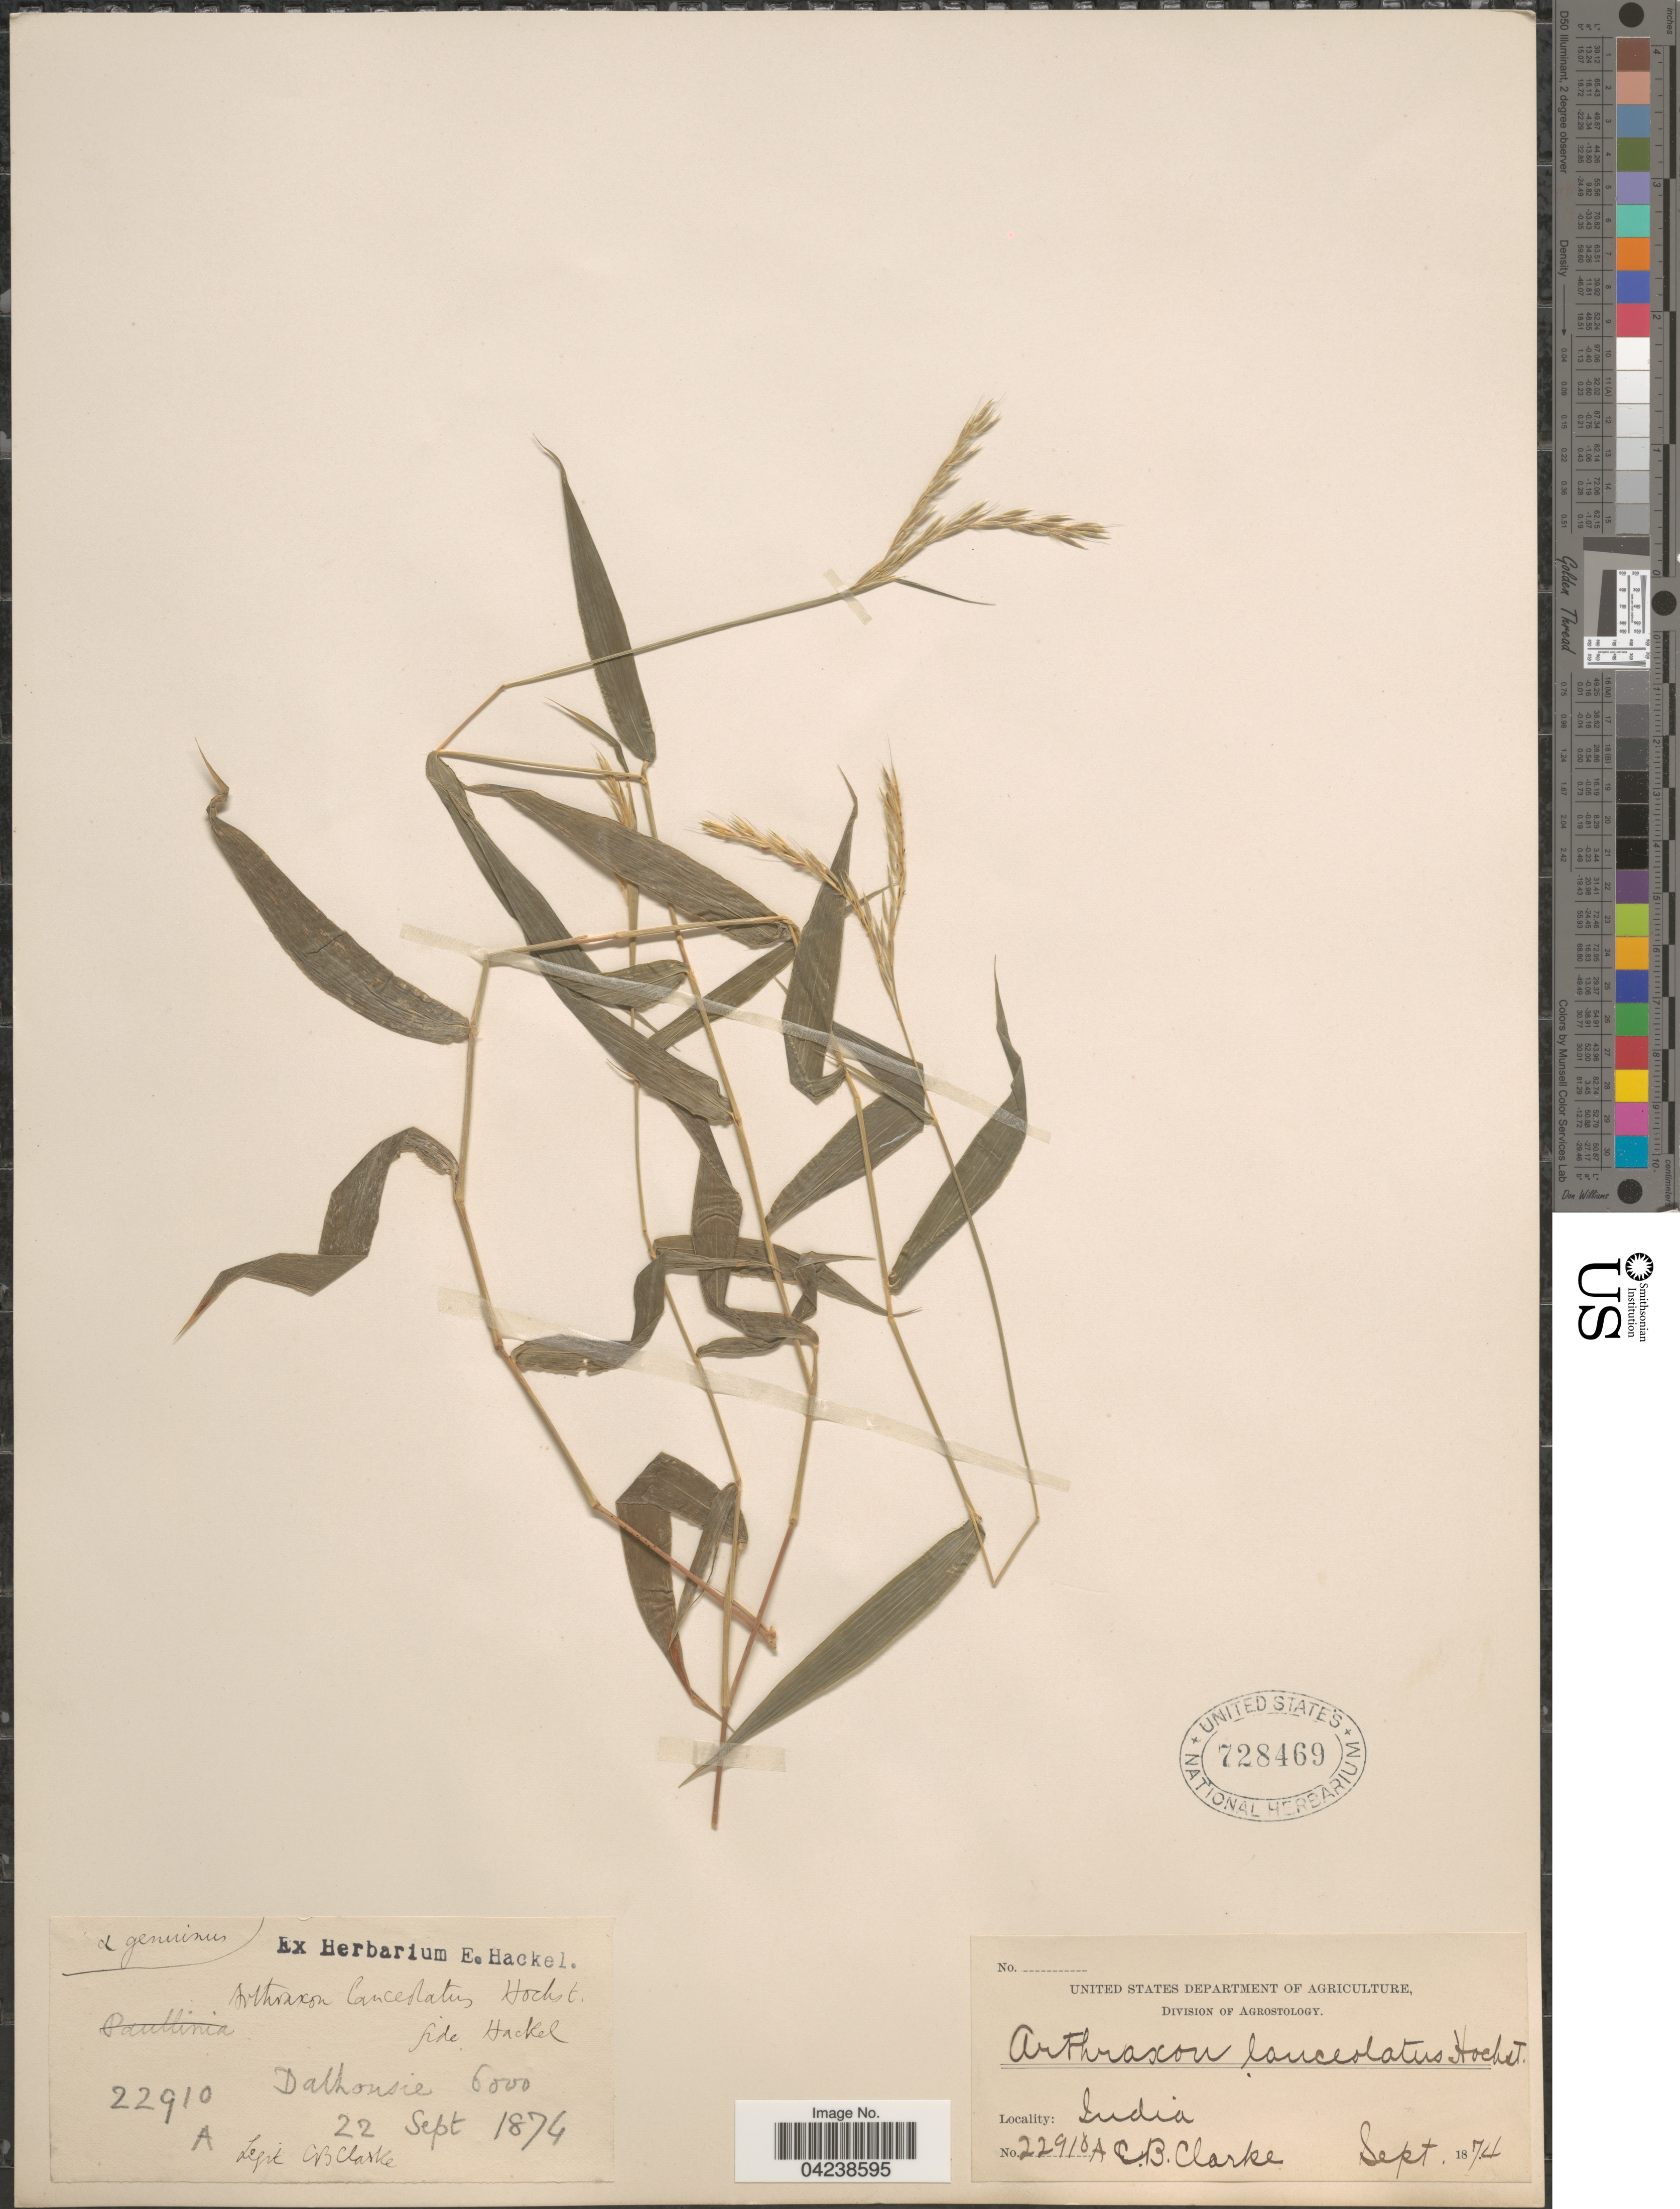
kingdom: Plantae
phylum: Tracheophyta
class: Liliopsida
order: Poales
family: Poaceae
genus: Arthraxon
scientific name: Arthraxon lanceolatus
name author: (Roxb.) Hochst.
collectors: C. B. Clarke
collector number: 22910A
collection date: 1874-09-22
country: India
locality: Dalhousie.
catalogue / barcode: US 728469